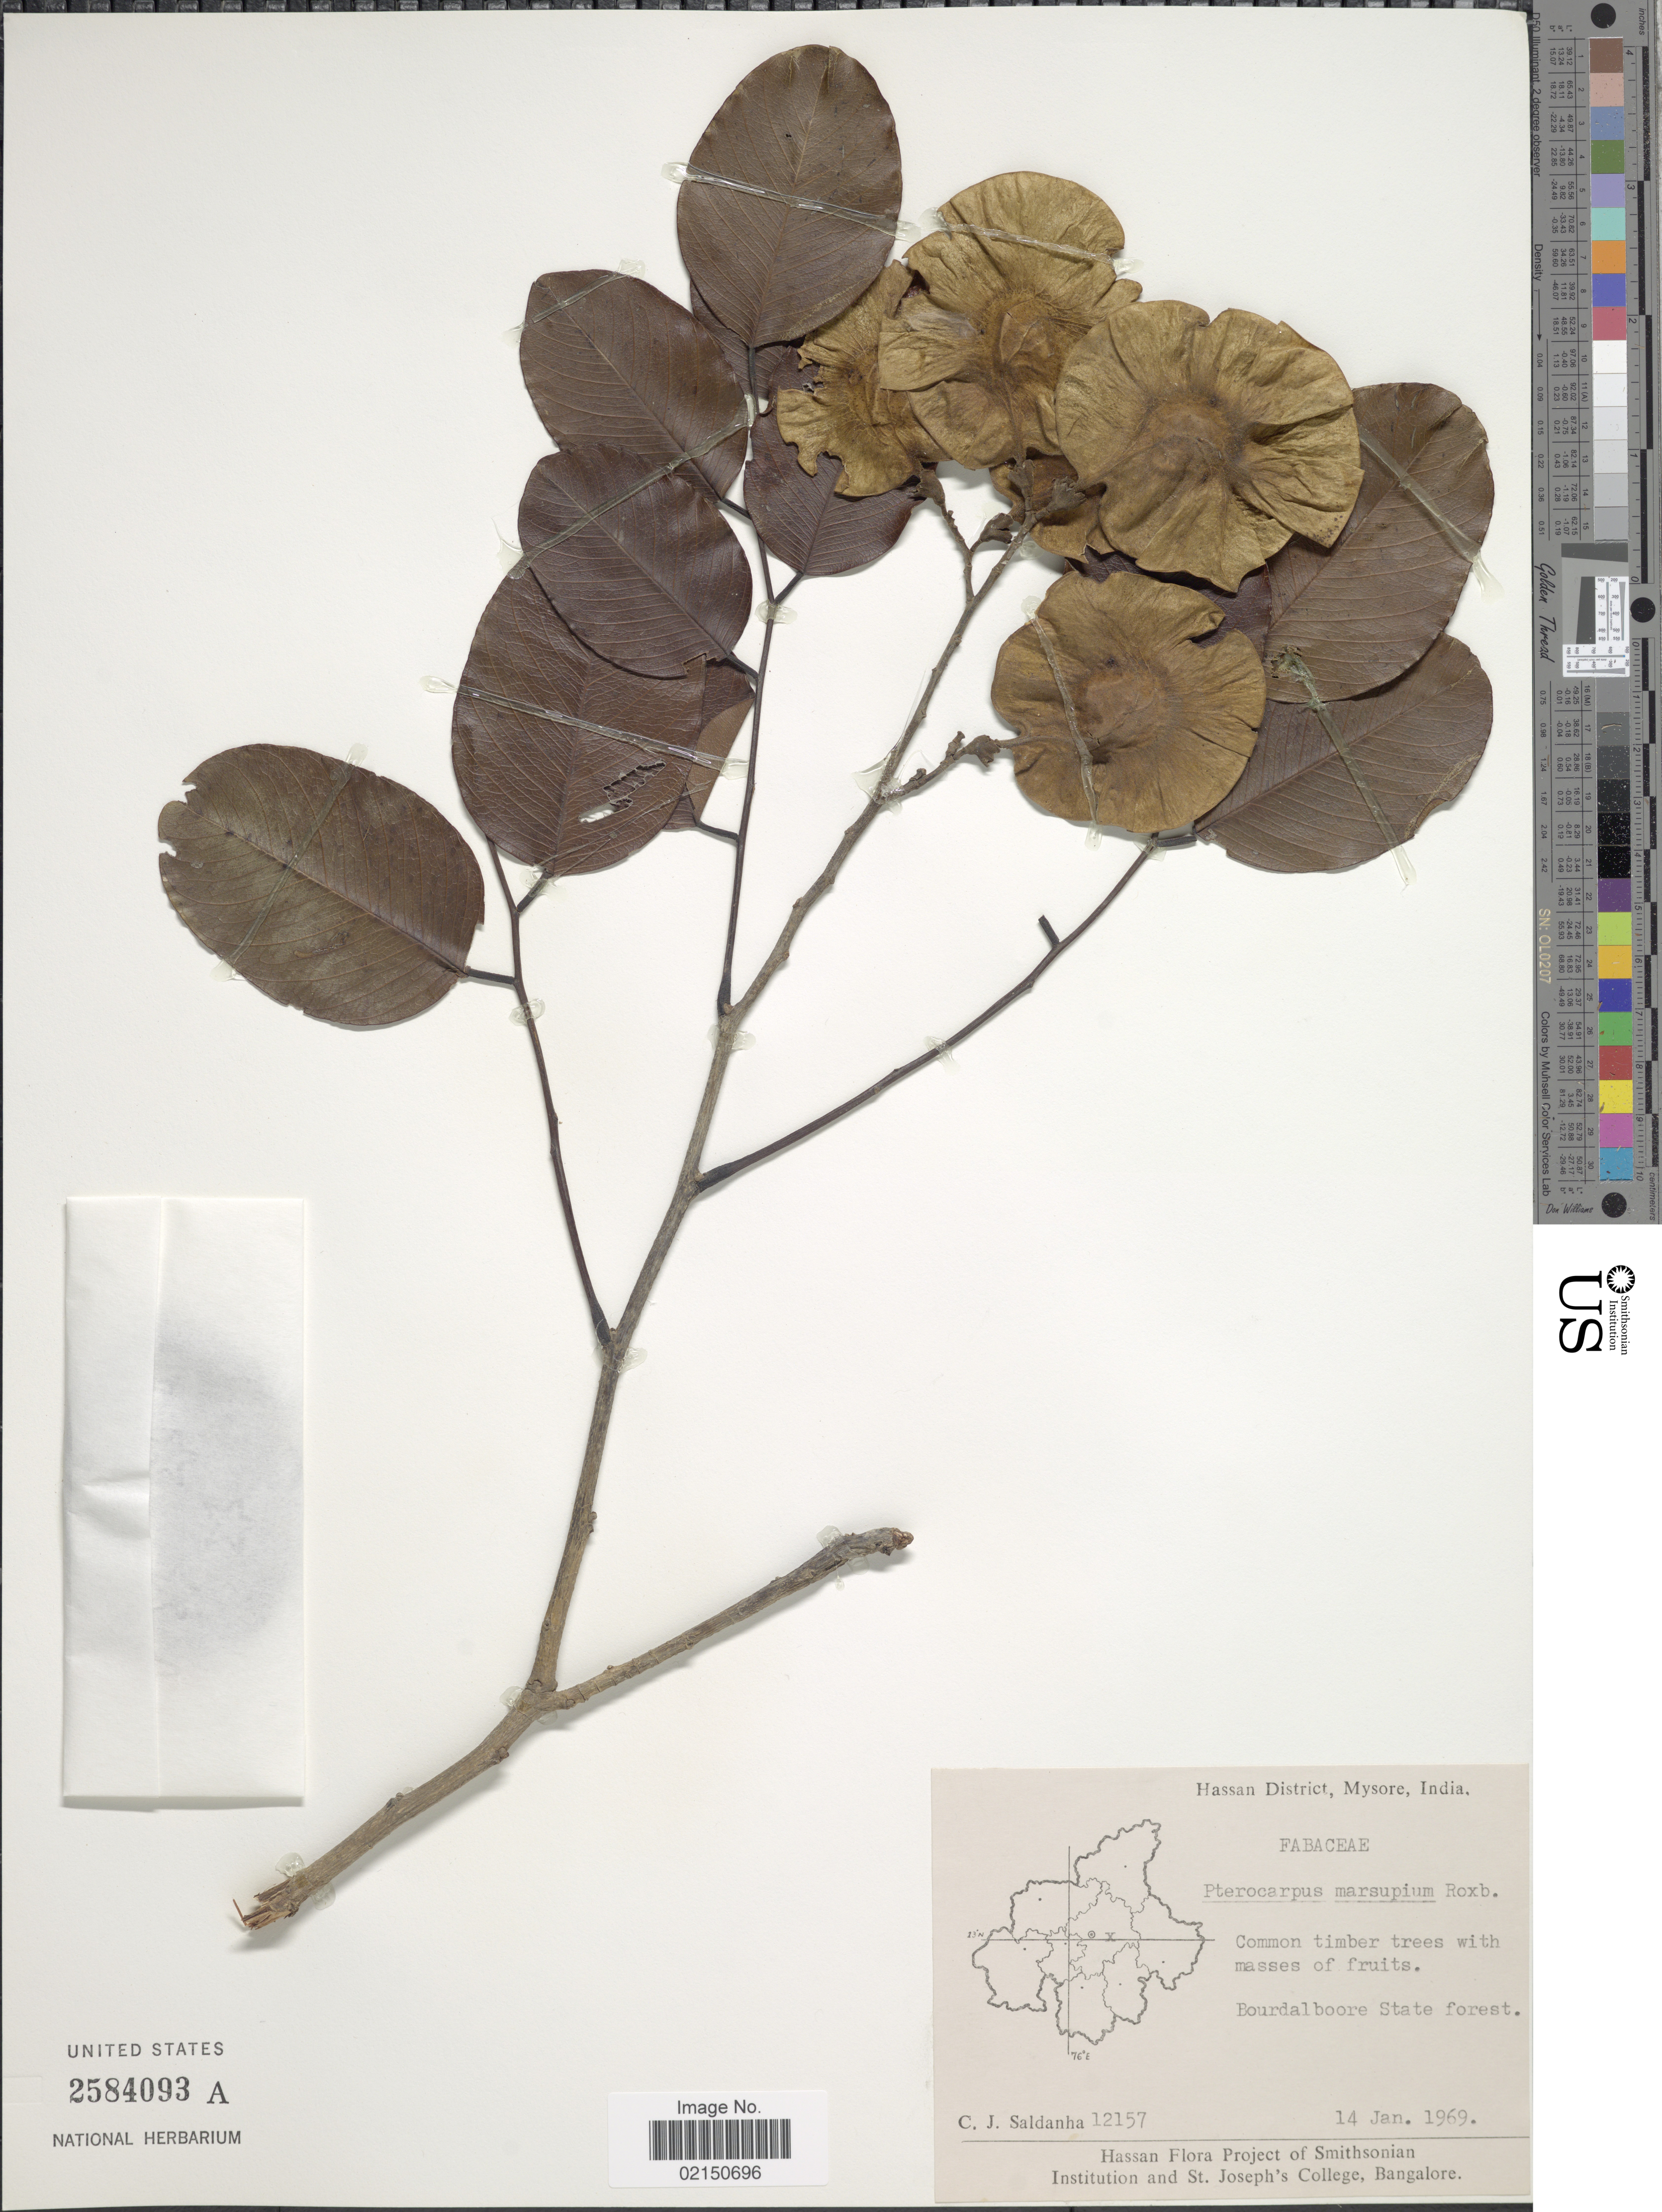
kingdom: Plantae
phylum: Tracheophyta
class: Magnoliopsida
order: Fabales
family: Fabaceae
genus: Pterocarpus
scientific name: Pterocarpus marsupium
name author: Roxb.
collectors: C. J. Saldanha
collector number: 12157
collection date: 1969-01-14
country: India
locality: Hassan District, Mysore. Bourdalboore State forest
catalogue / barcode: US 2584093A